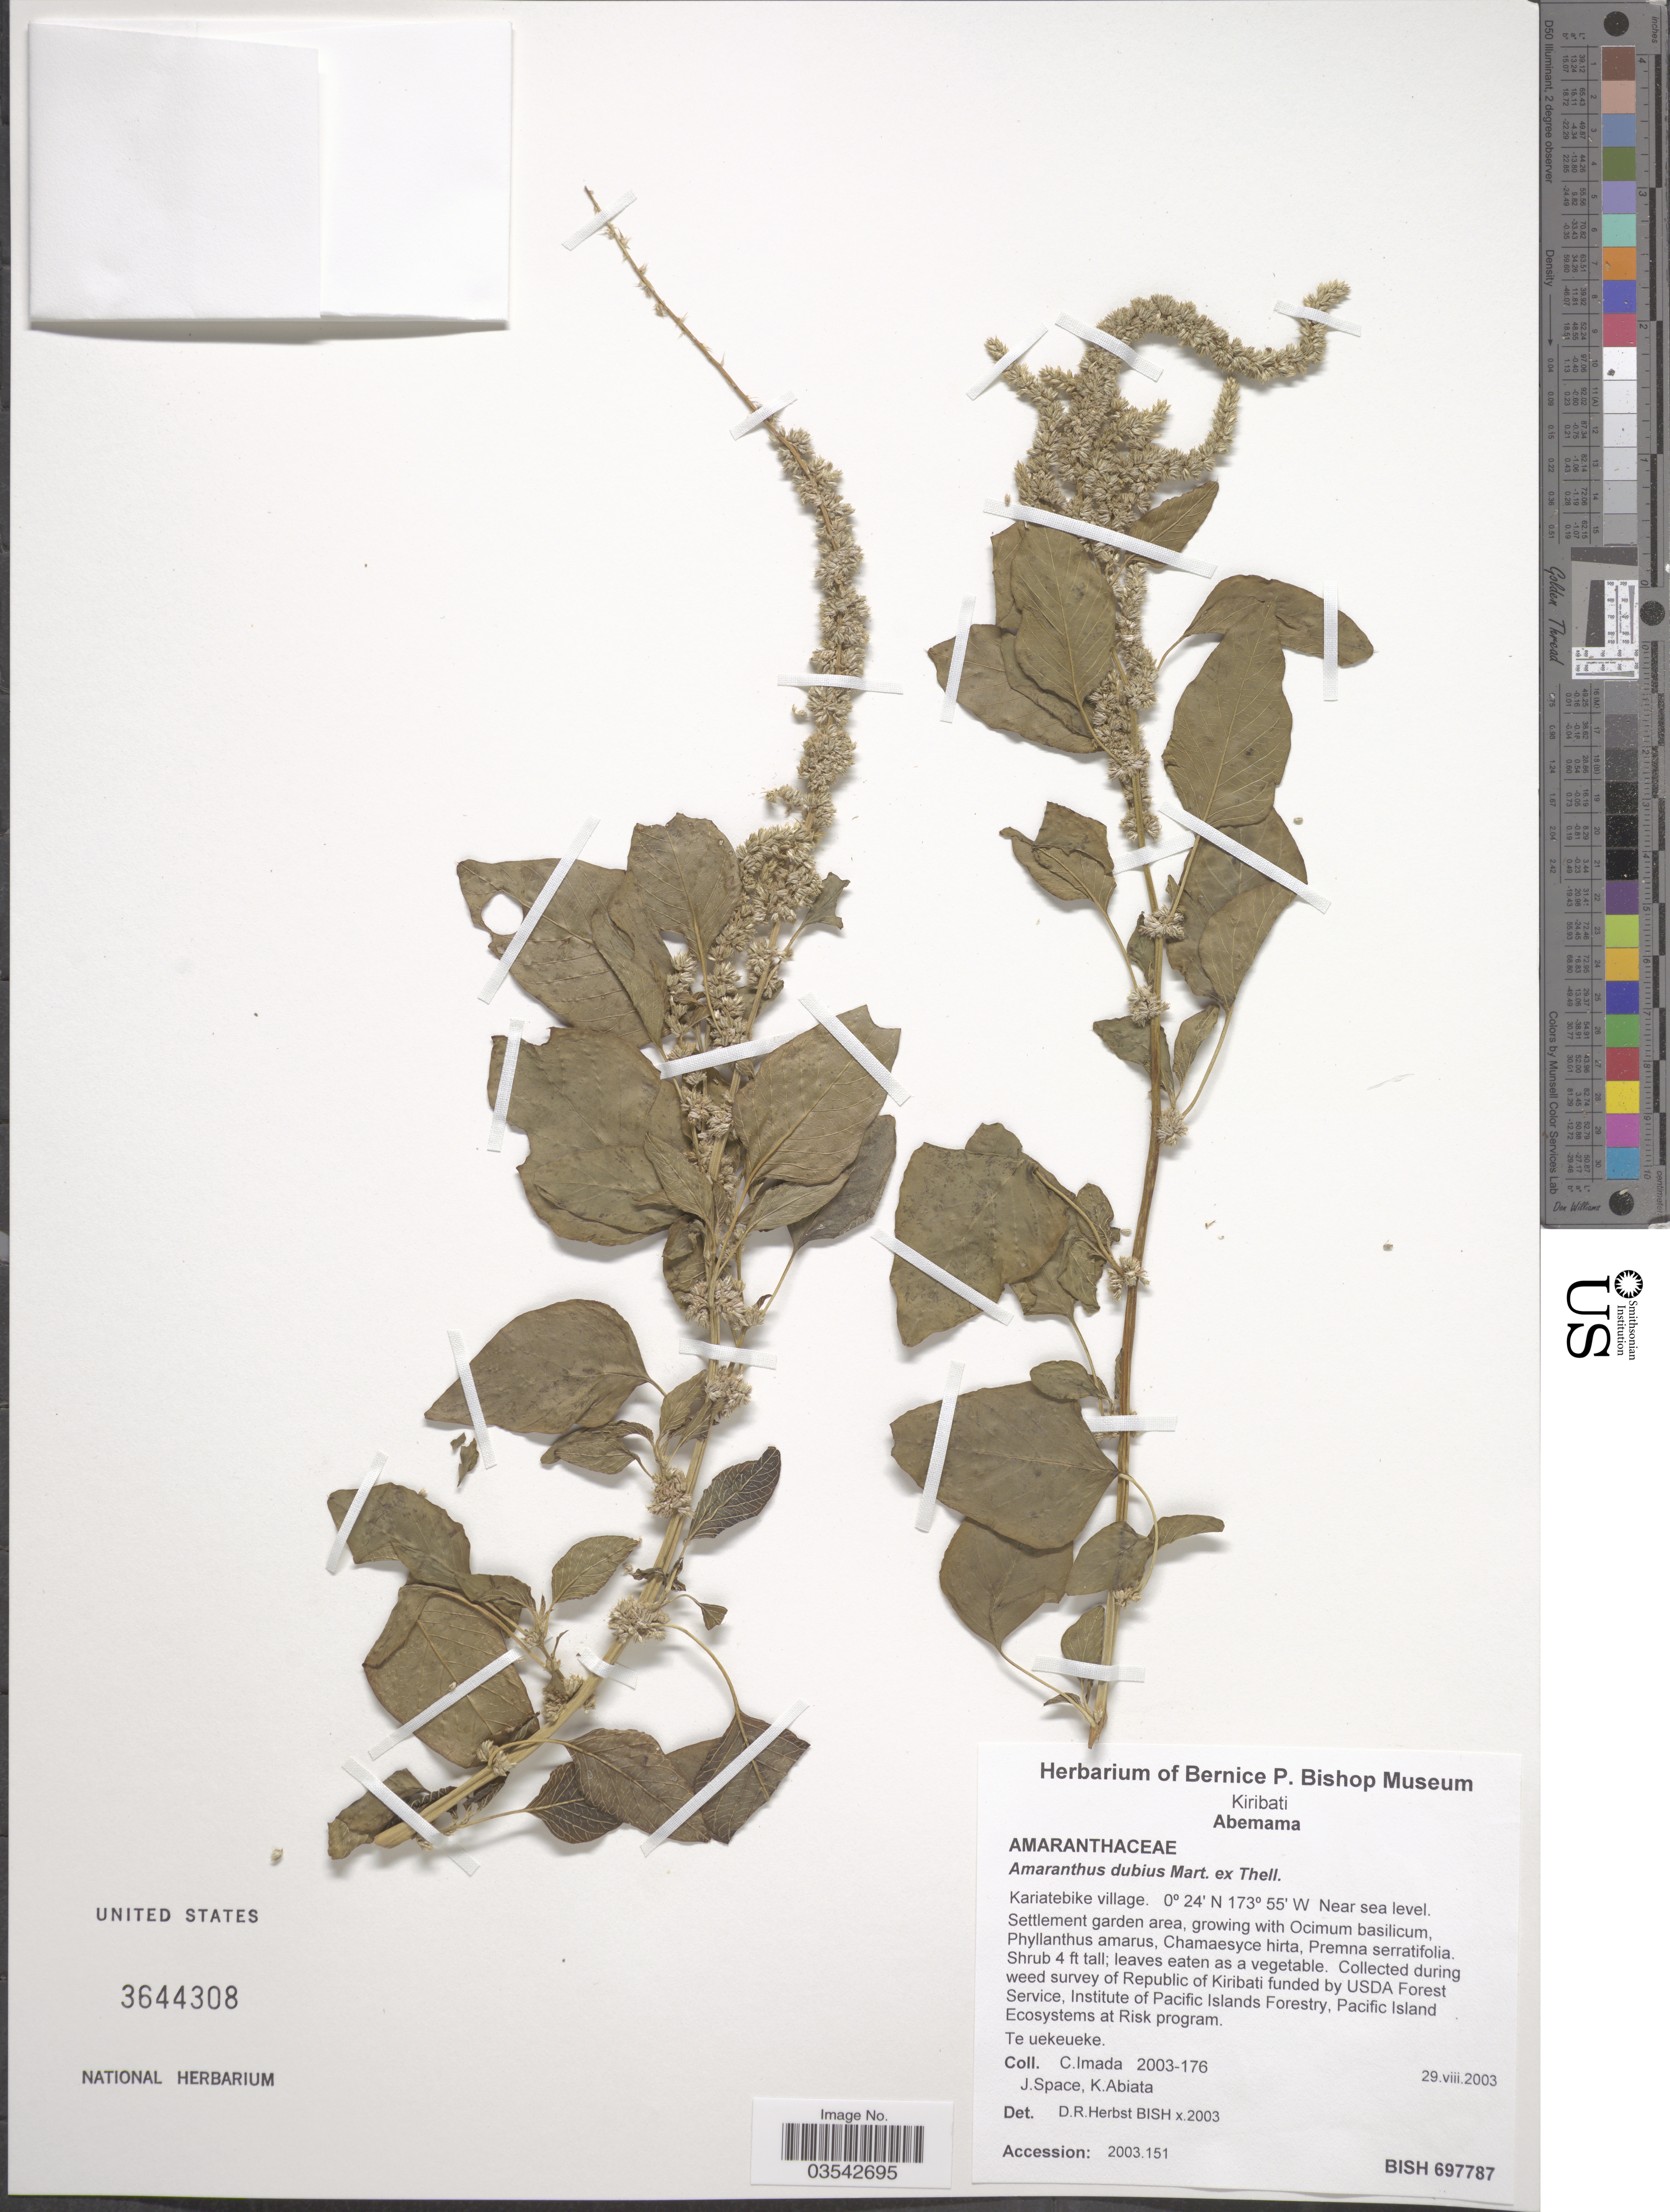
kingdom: Plantae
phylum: Tracheophyta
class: Magnoliopsida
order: Caryophyllales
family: Amaranthaceae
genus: Amaranthus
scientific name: Amaranthus dubius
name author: Mart. ex Thell.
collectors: C. Imada, J. Space & K. Abiata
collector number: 2003-176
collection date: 2003-08-29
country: Kiribati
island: Abemama Atoll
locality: Abemama. Kariatebike village.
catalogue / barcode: US 3644308